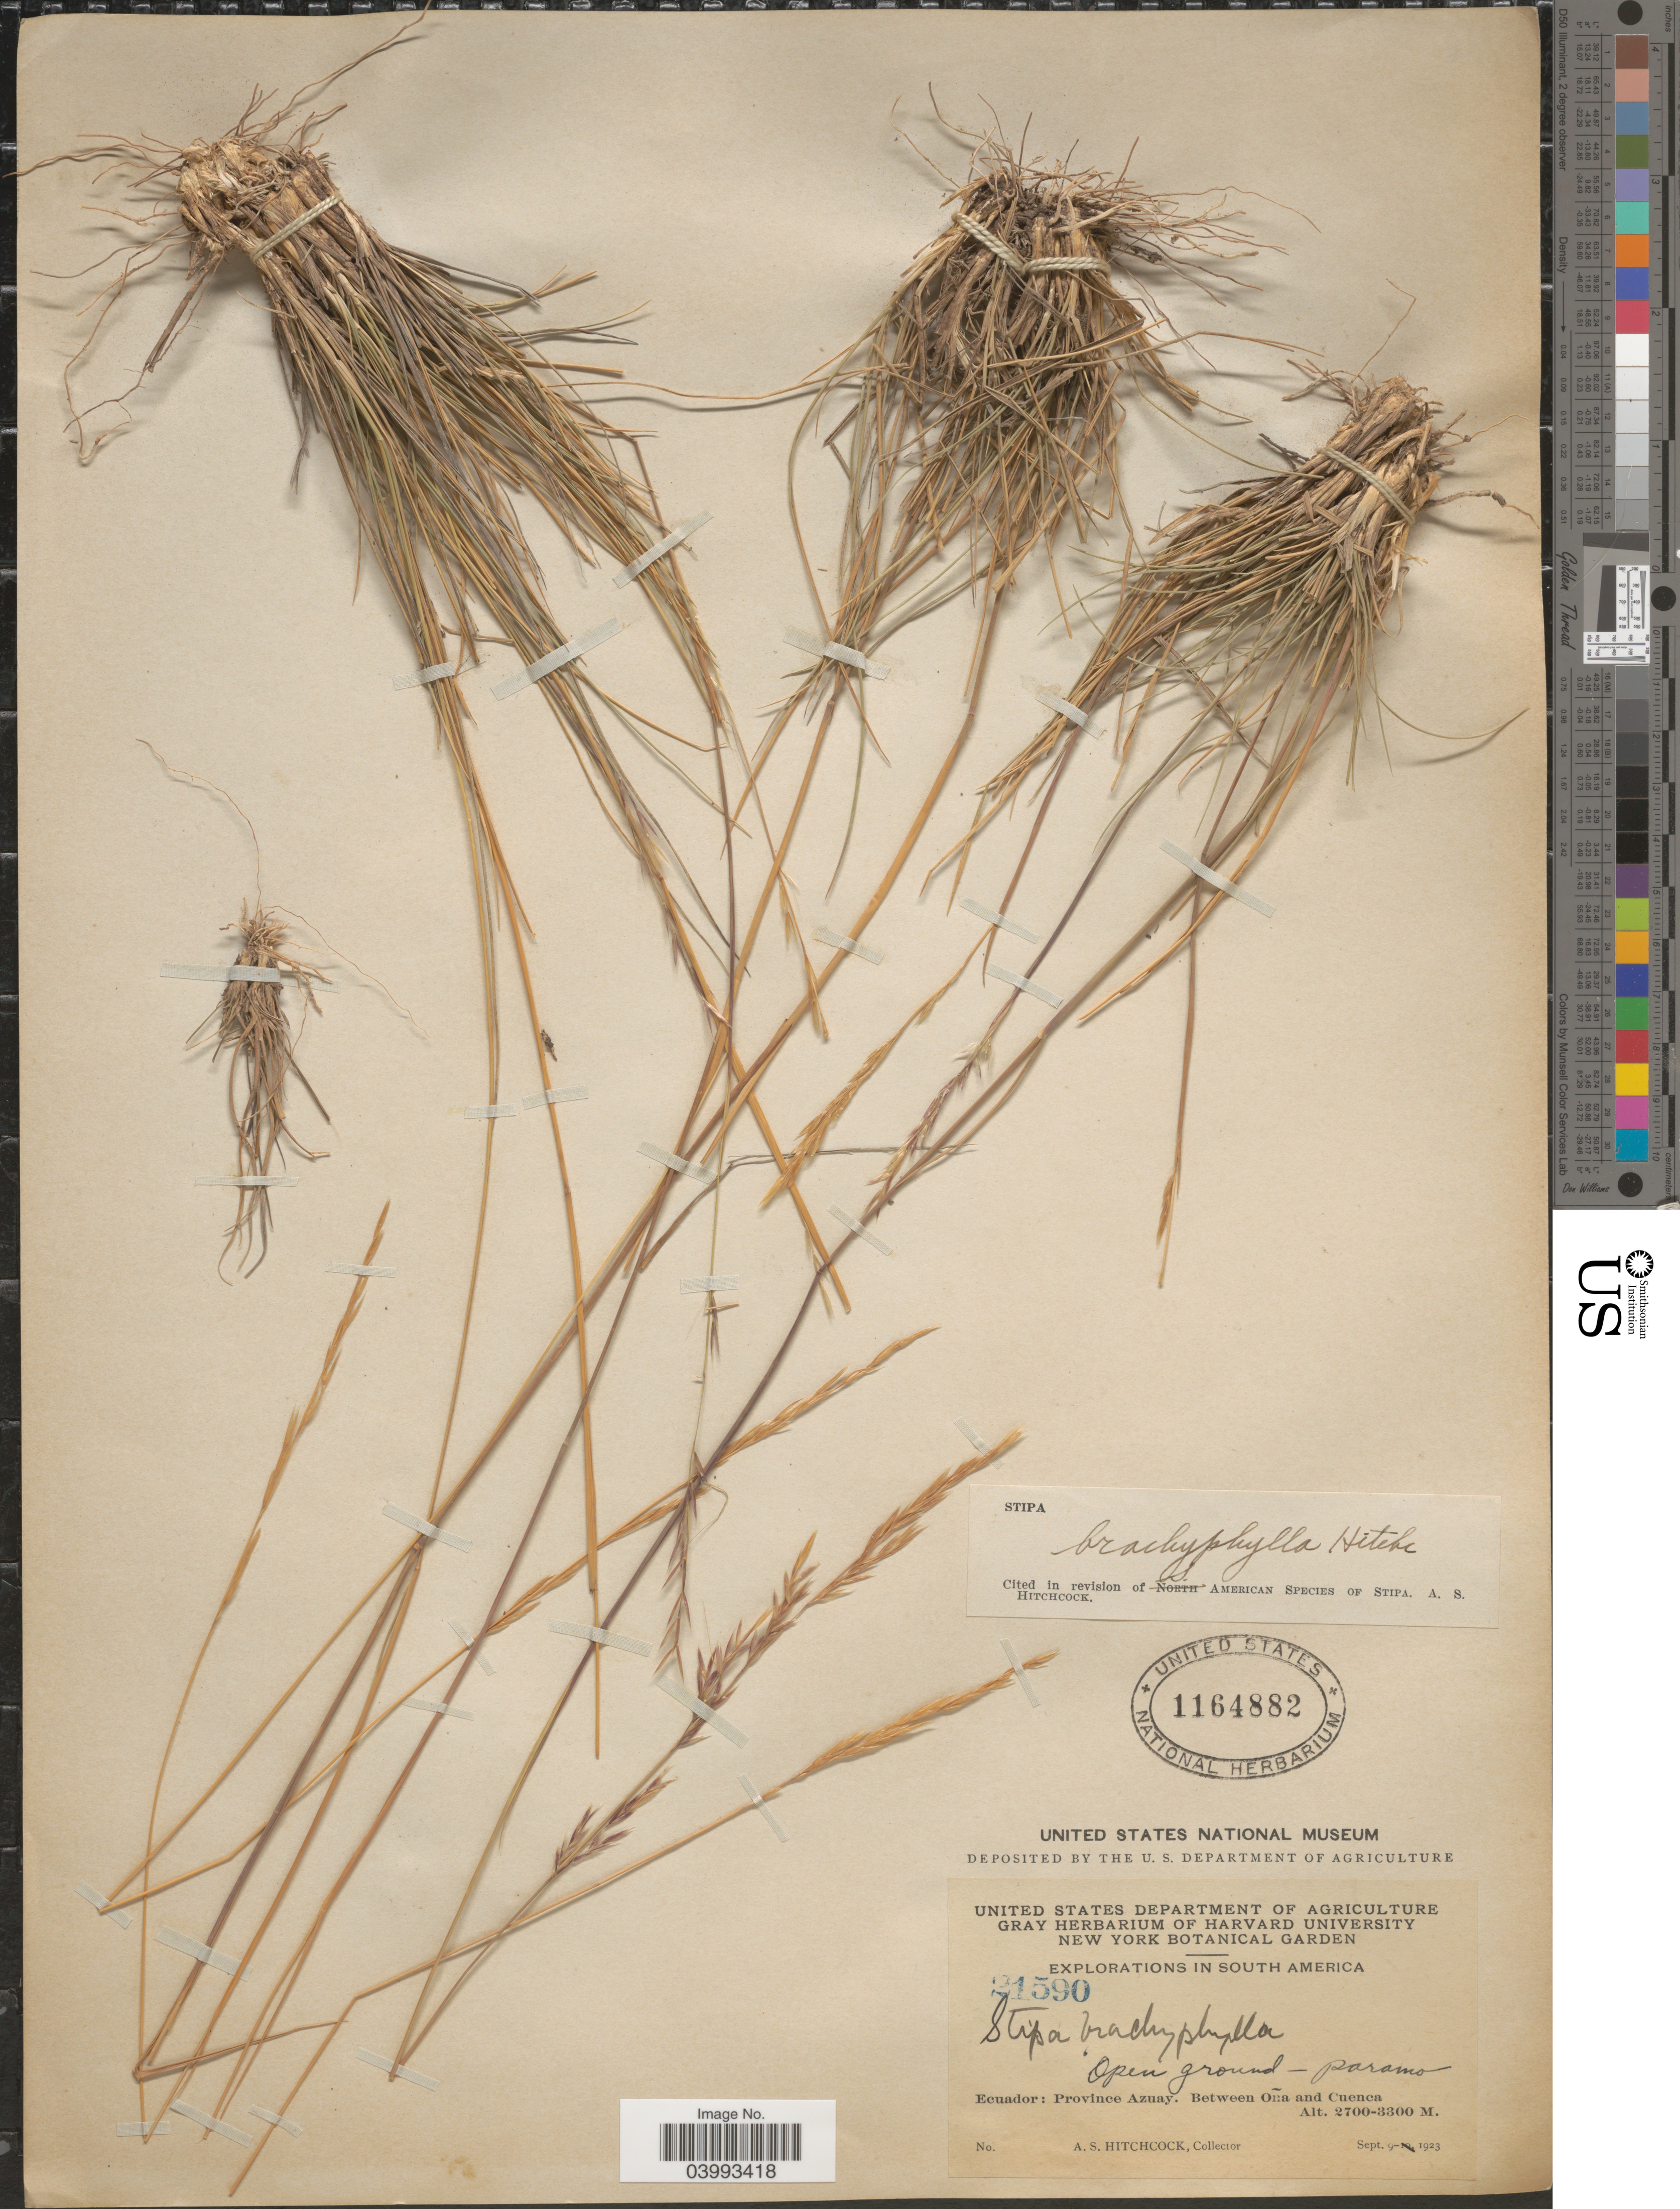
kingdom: Plantae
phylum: Tracheophyta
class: Liliopsida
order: Poales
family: Poaceae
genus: Nassella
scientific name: Nassella brachyphylla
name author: (Hitchc.) Barkworth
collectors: A. S. Hitchcock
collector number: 21590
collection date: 1923-09-09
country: Ecuador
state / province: Azuay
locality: Between Oña and Cuenca.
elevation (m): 2700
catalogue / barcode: US 1164882